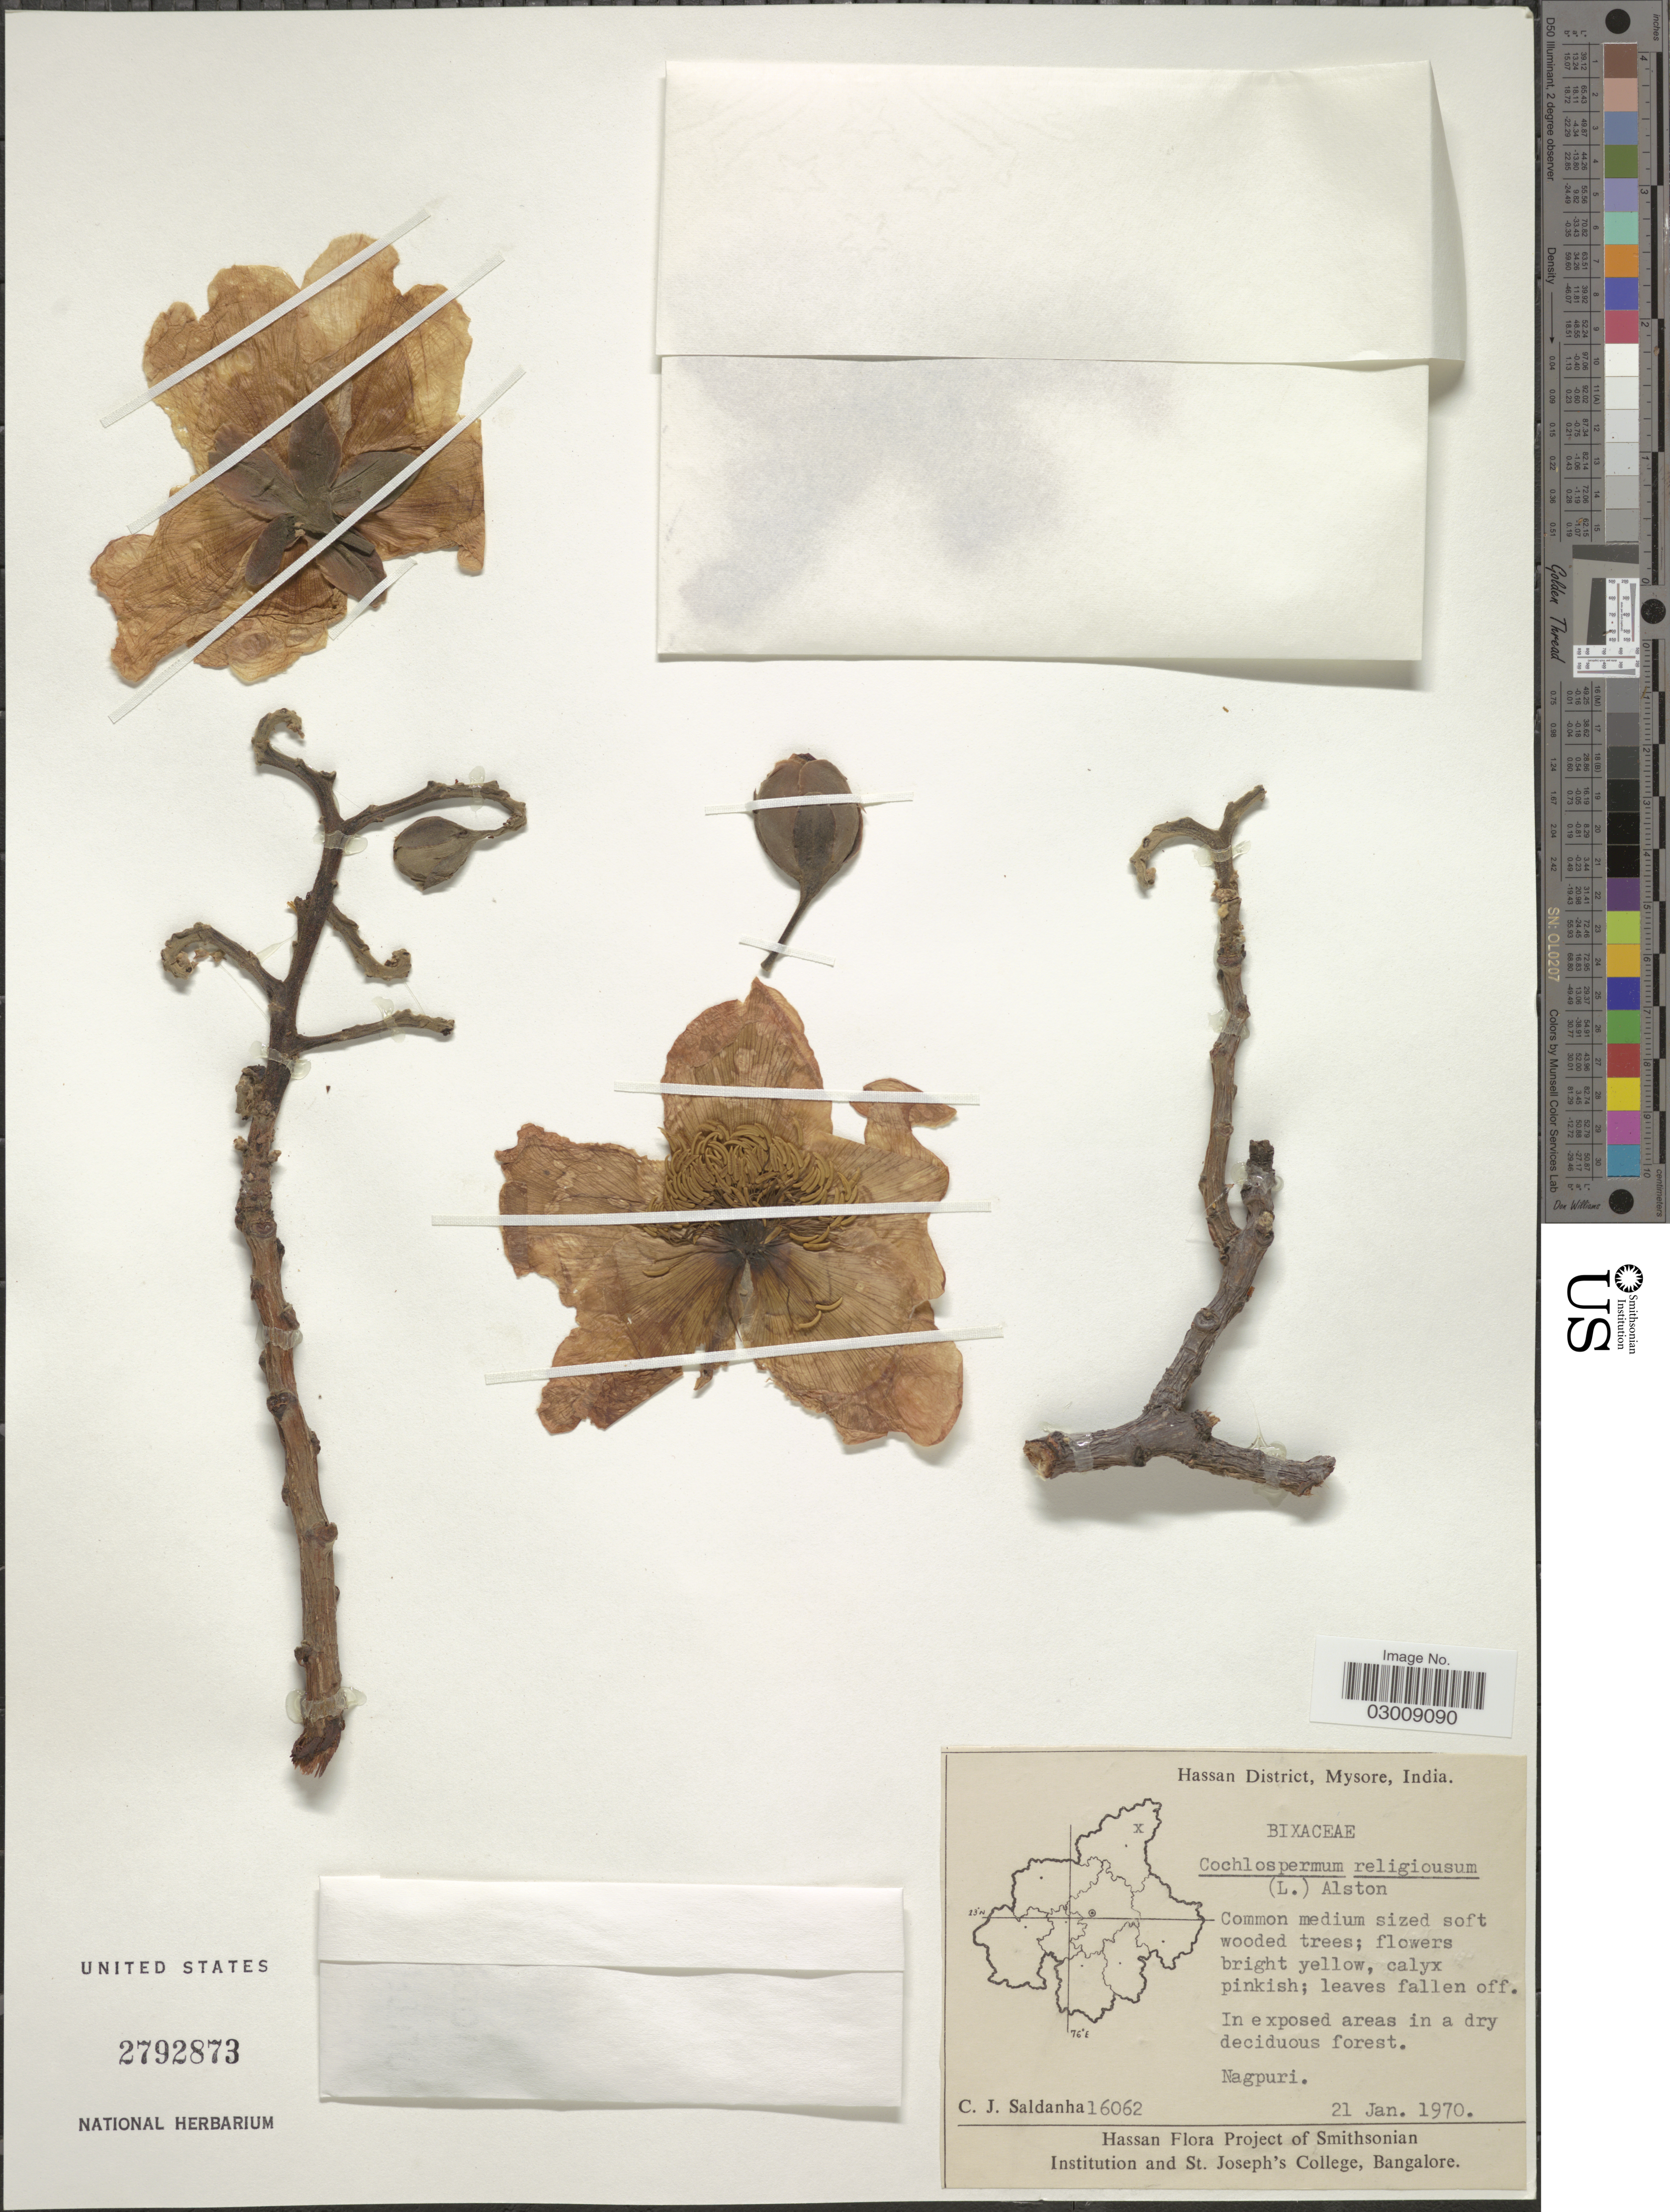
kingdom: Plantae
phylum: Tracheophyta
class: Magnoliopsida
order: Malvales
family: Cochlospermaceae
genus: Cochlospermum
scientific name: Cochlospermum religiosum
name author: (L.) Alston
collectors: C. J. Saldanha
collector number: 16062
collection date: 1970-01-21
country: India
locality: Hassan District. Nagpuri.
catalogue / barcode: US 2792873